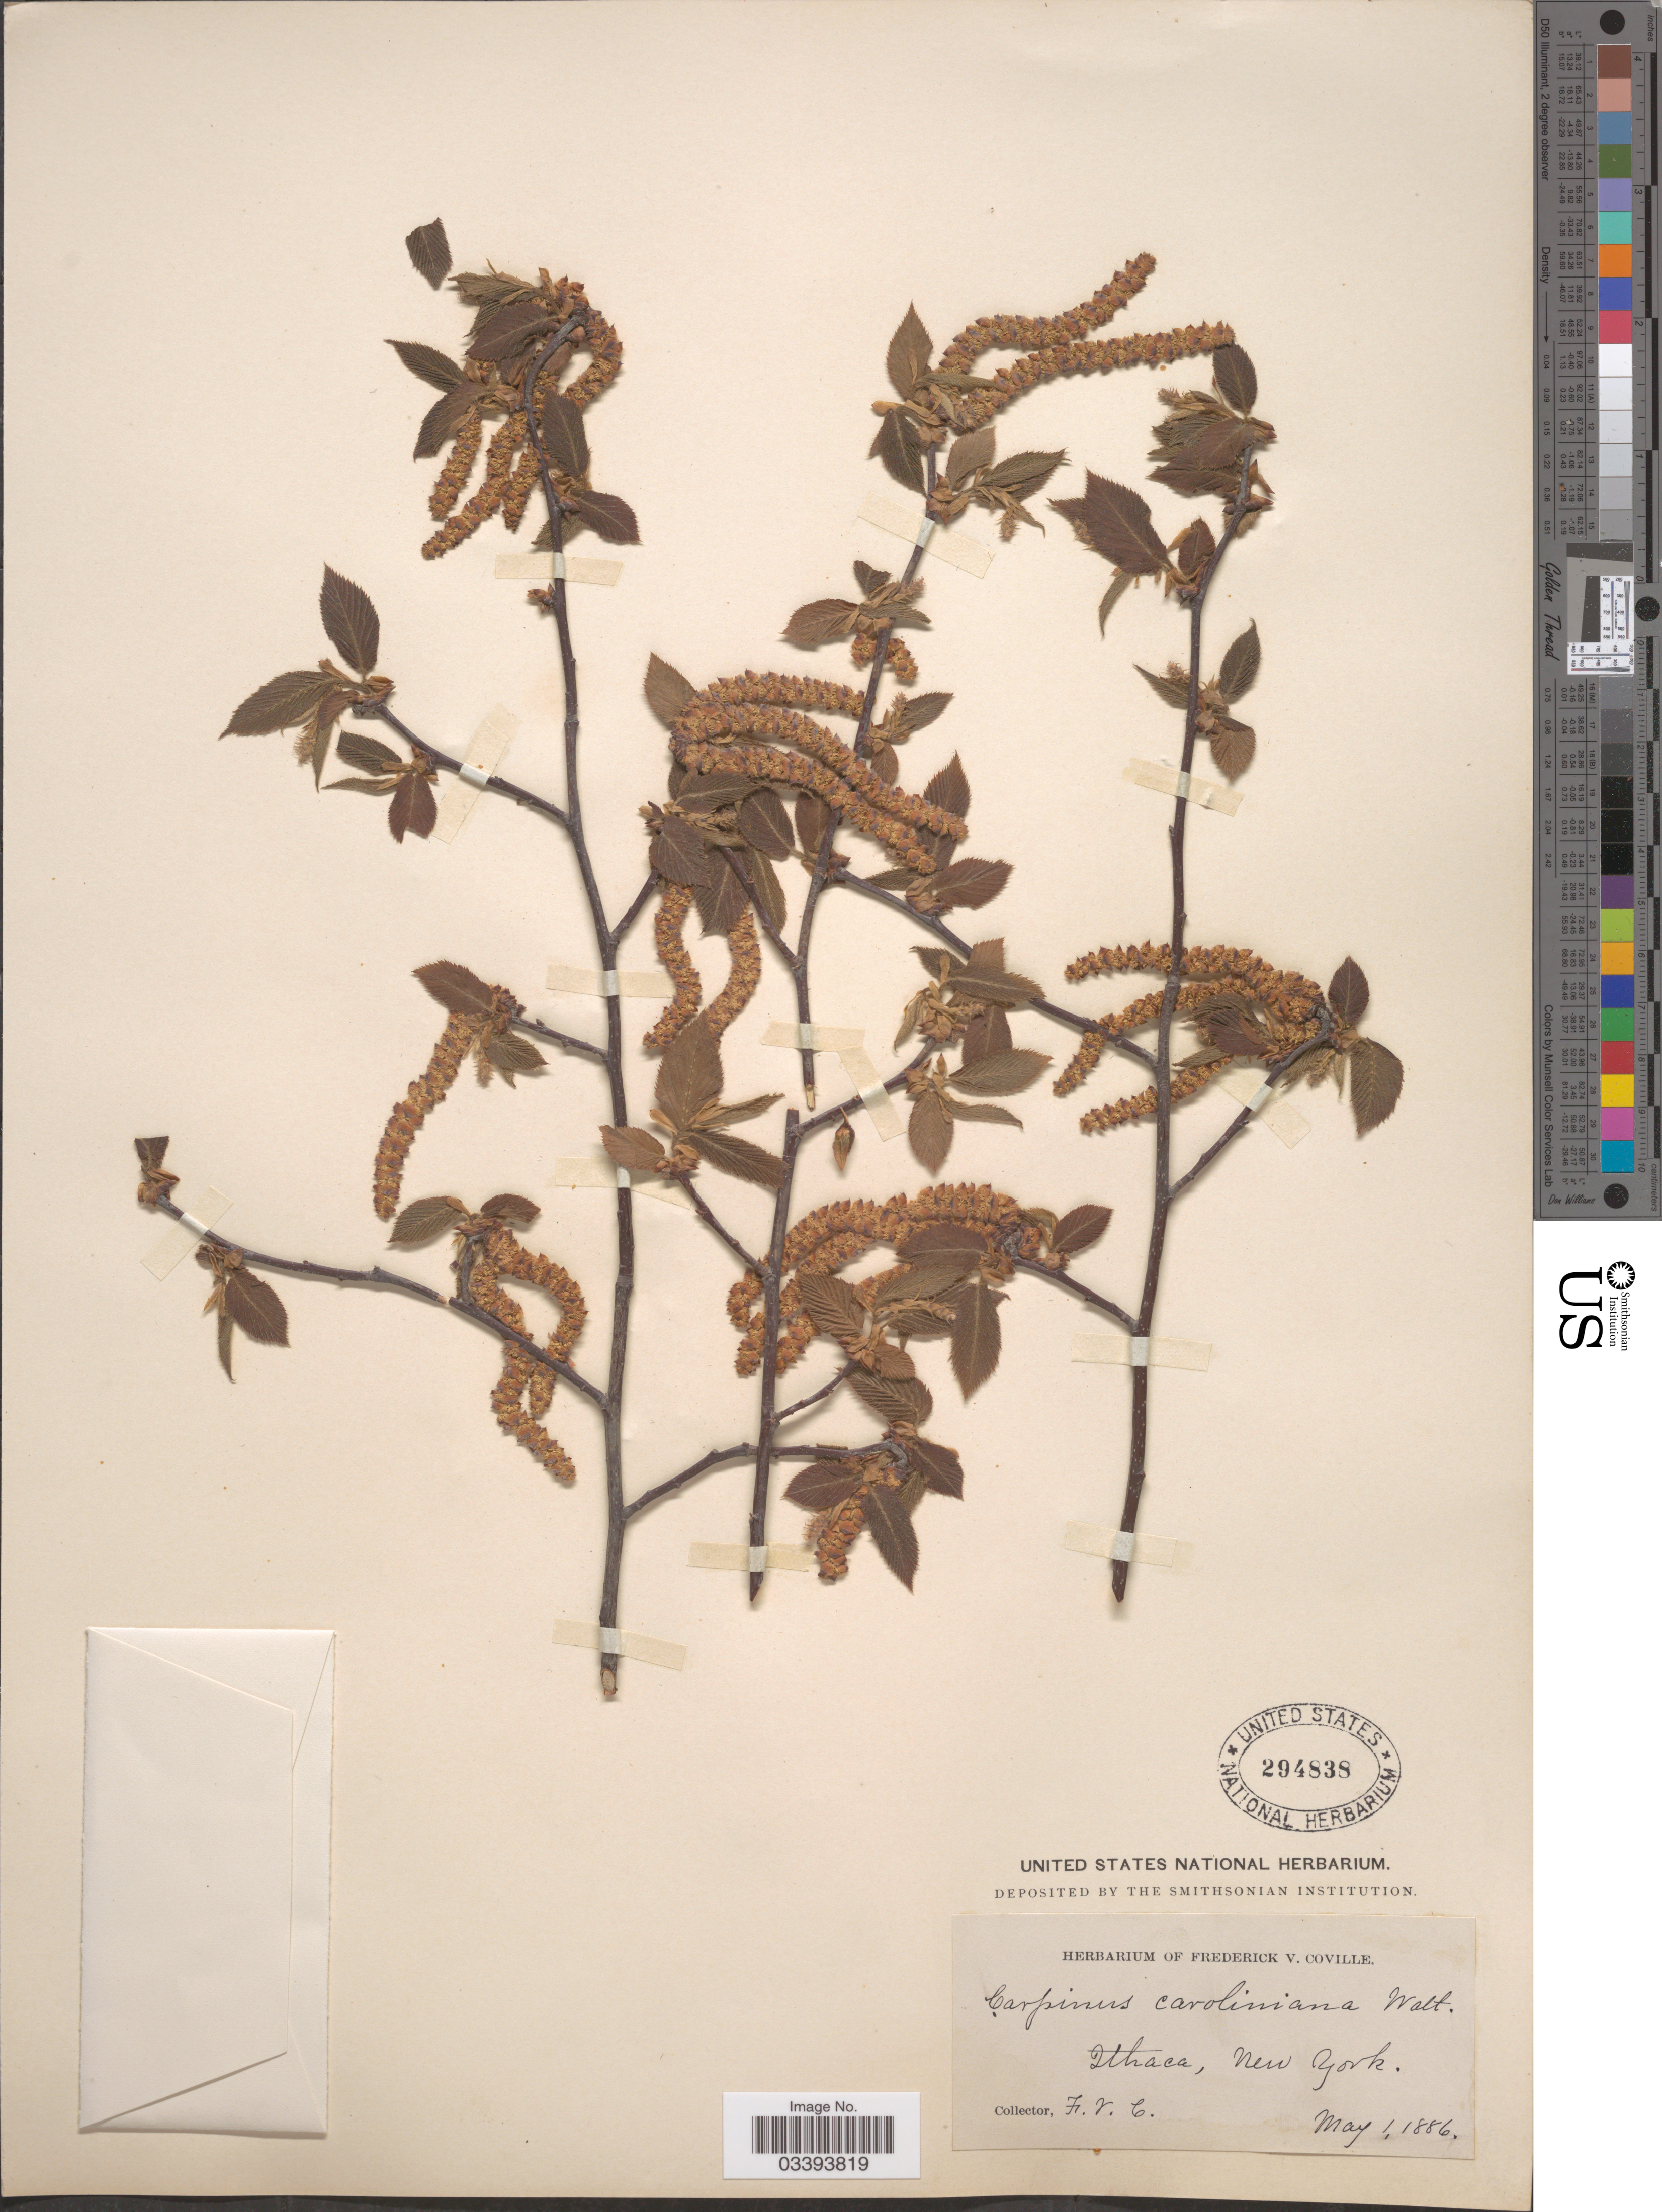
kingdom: Plantae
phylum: Tracheophyta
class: Magnoliopsida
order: Fagales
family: Betulaceae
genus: Carpinus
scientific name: Carpinus caroliniana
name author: Walter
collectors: F. V. Coville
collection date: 1886-05-01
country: United States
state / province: New York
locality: Ithaca.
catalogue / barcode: US 294838